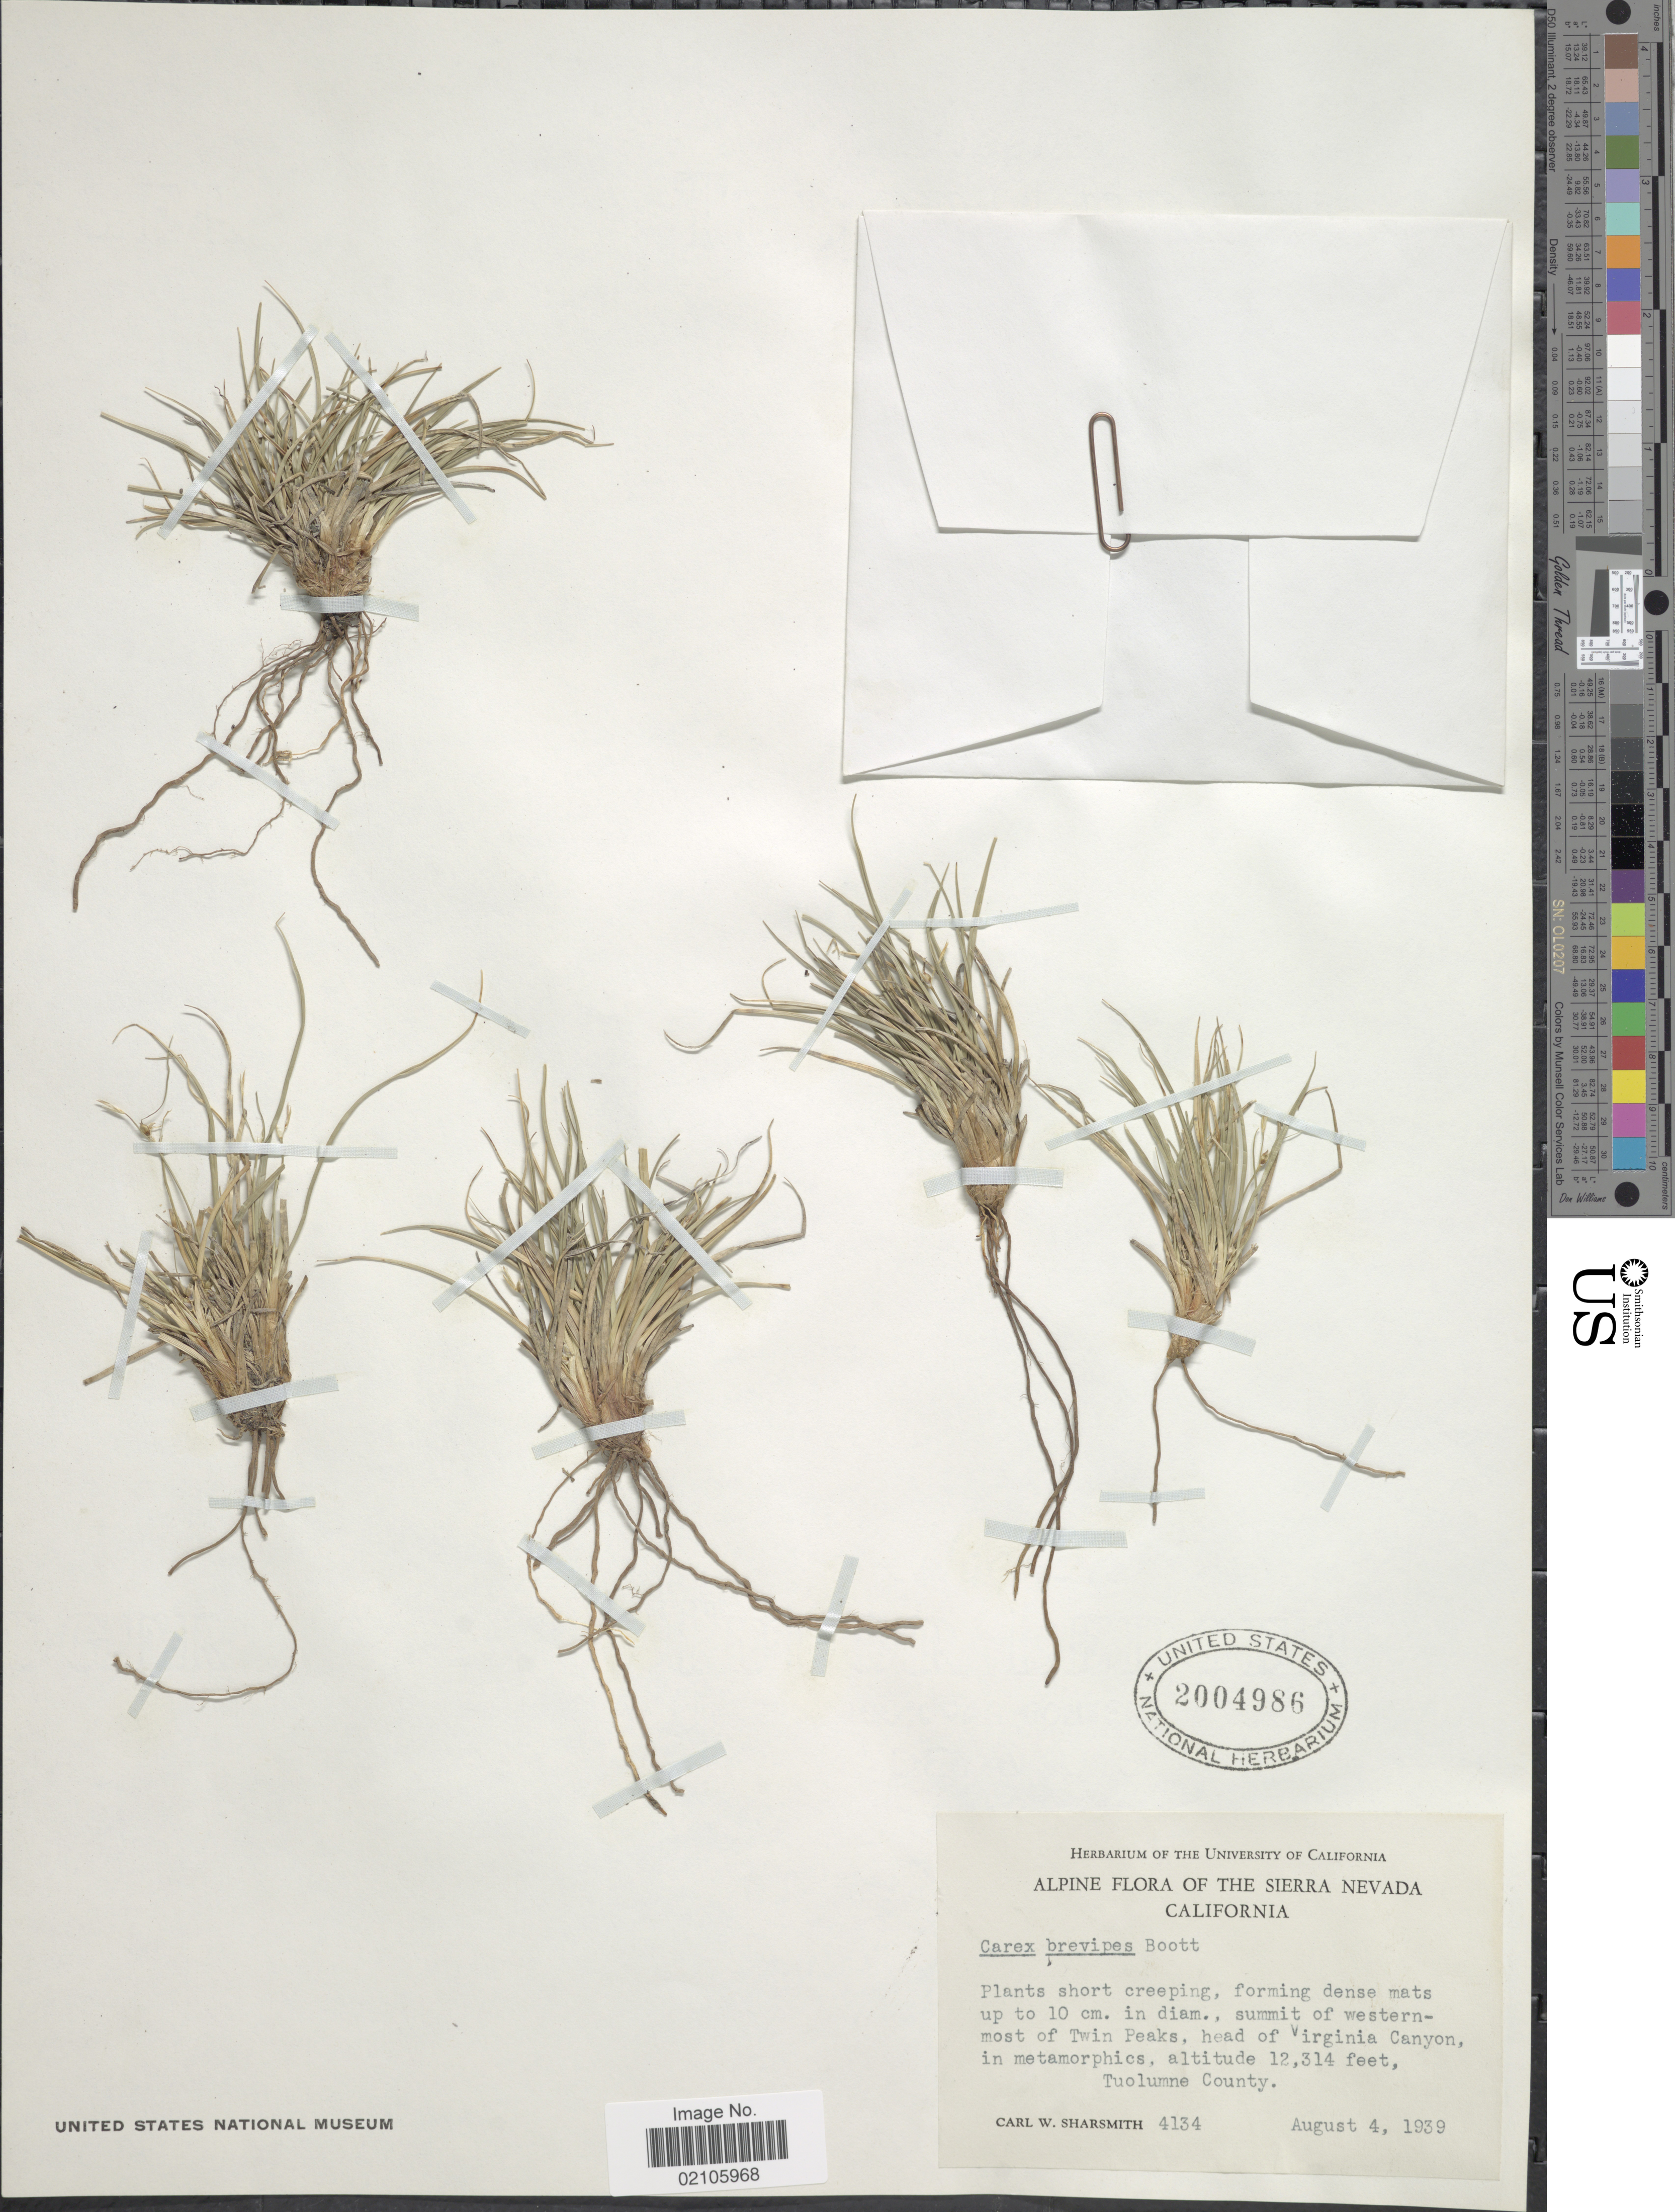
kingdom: Plantae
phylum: Tracheophyta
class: Liliopsida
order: Poales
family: Cyperaceae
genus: Carex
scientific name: Carex rossii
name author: Boott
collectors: C. Sharsmith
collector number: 4134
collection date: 1939-08-04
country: United States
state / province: California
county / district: Tuolumne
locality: Alpine of The Sierra Nevada., summit of western most of Twin Peak, head of Virginia Canyon, Tuolumne County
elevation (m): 3753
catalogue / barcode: US 2004986